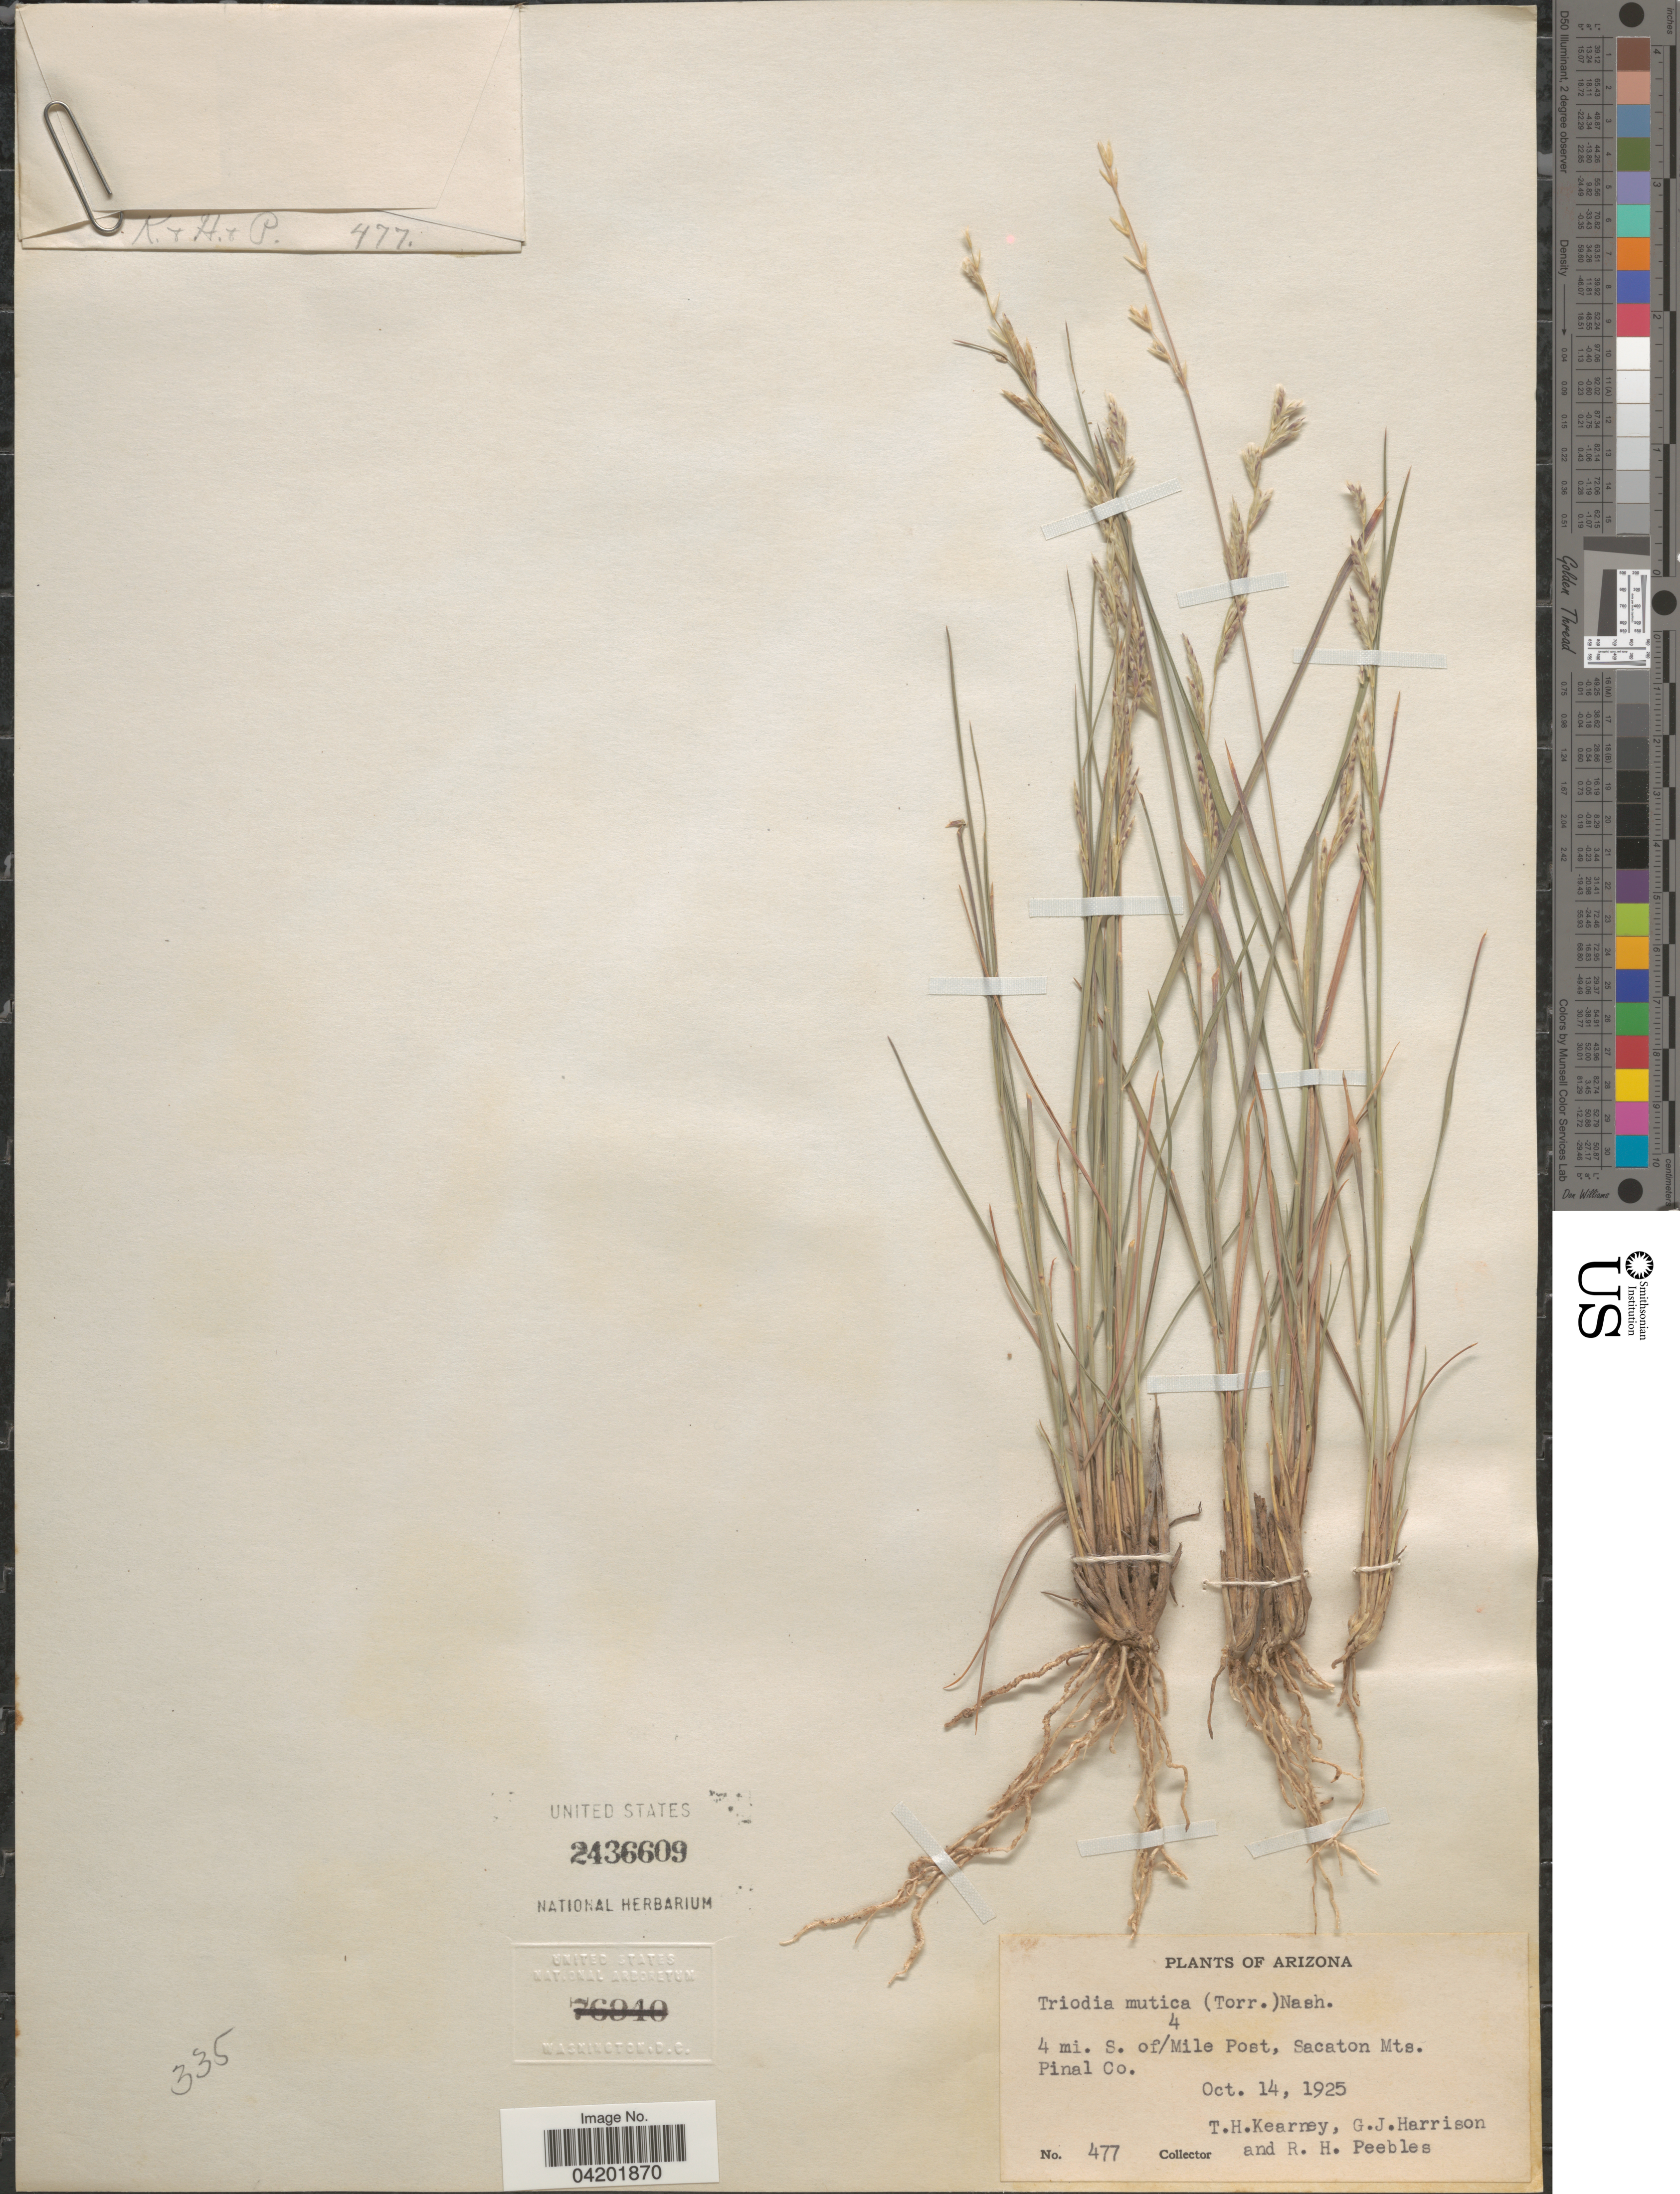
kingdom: Plantae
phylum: Tracheophyta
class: Liliopsida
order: Poales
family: Poaceae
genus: Tridentopsis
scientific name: Tridentopsis mutica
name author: (Torr.) P.M. Peterson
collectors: T. H. Kearney, G. J. Harrison & R. H. Peebles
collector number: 477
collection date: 1925-10-14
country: United States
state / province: Arizona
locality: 4 mi. S. of /4 Mile Post, Sacaton Mts. Pinal Co.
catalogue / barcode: US 2436609